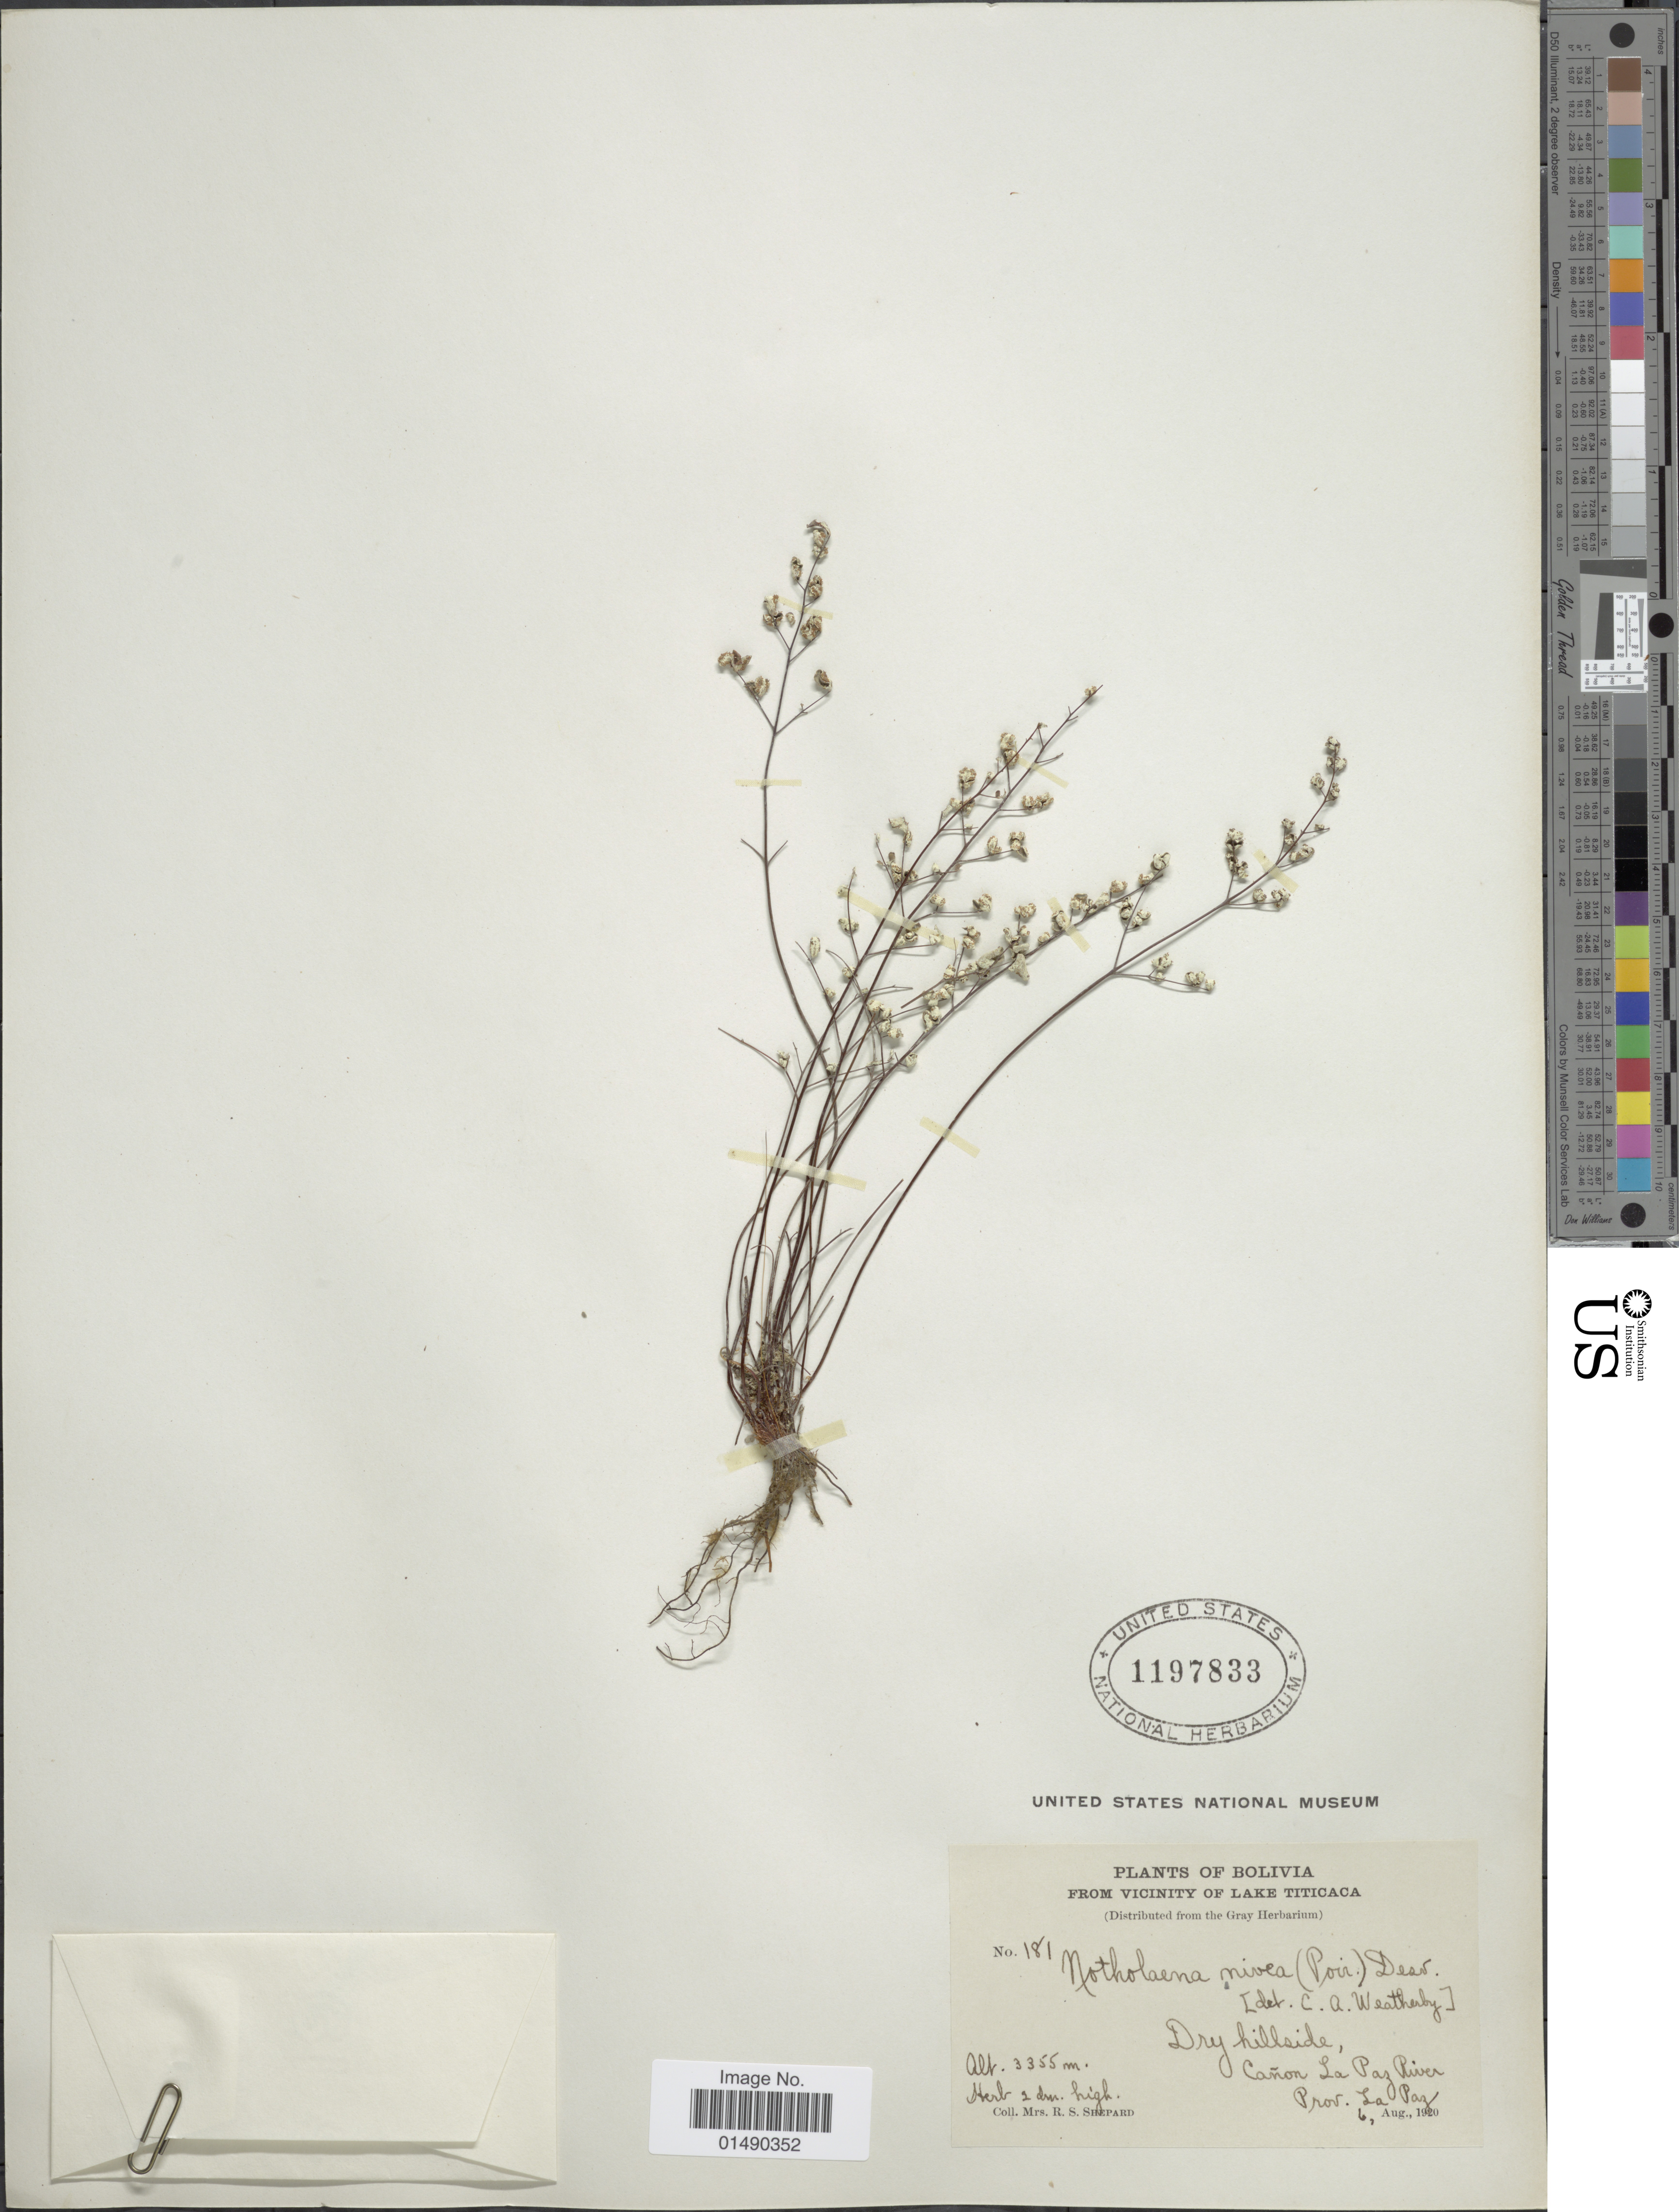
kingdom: Plantae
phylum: Tracheophyta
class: Polypodiopsida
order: Polypodiales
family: Pteridaceae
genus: Argyrochosma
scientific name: Argyrochosma nivea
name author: (Poir.) Windham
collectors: R. Shepard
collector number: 181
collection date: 1920-08-06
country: Bolivia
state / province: La Paz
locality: Bolivia, Vicinity of Lake Titicaca, Canon La Paz River.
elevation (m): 3355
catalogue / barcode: US 1197833